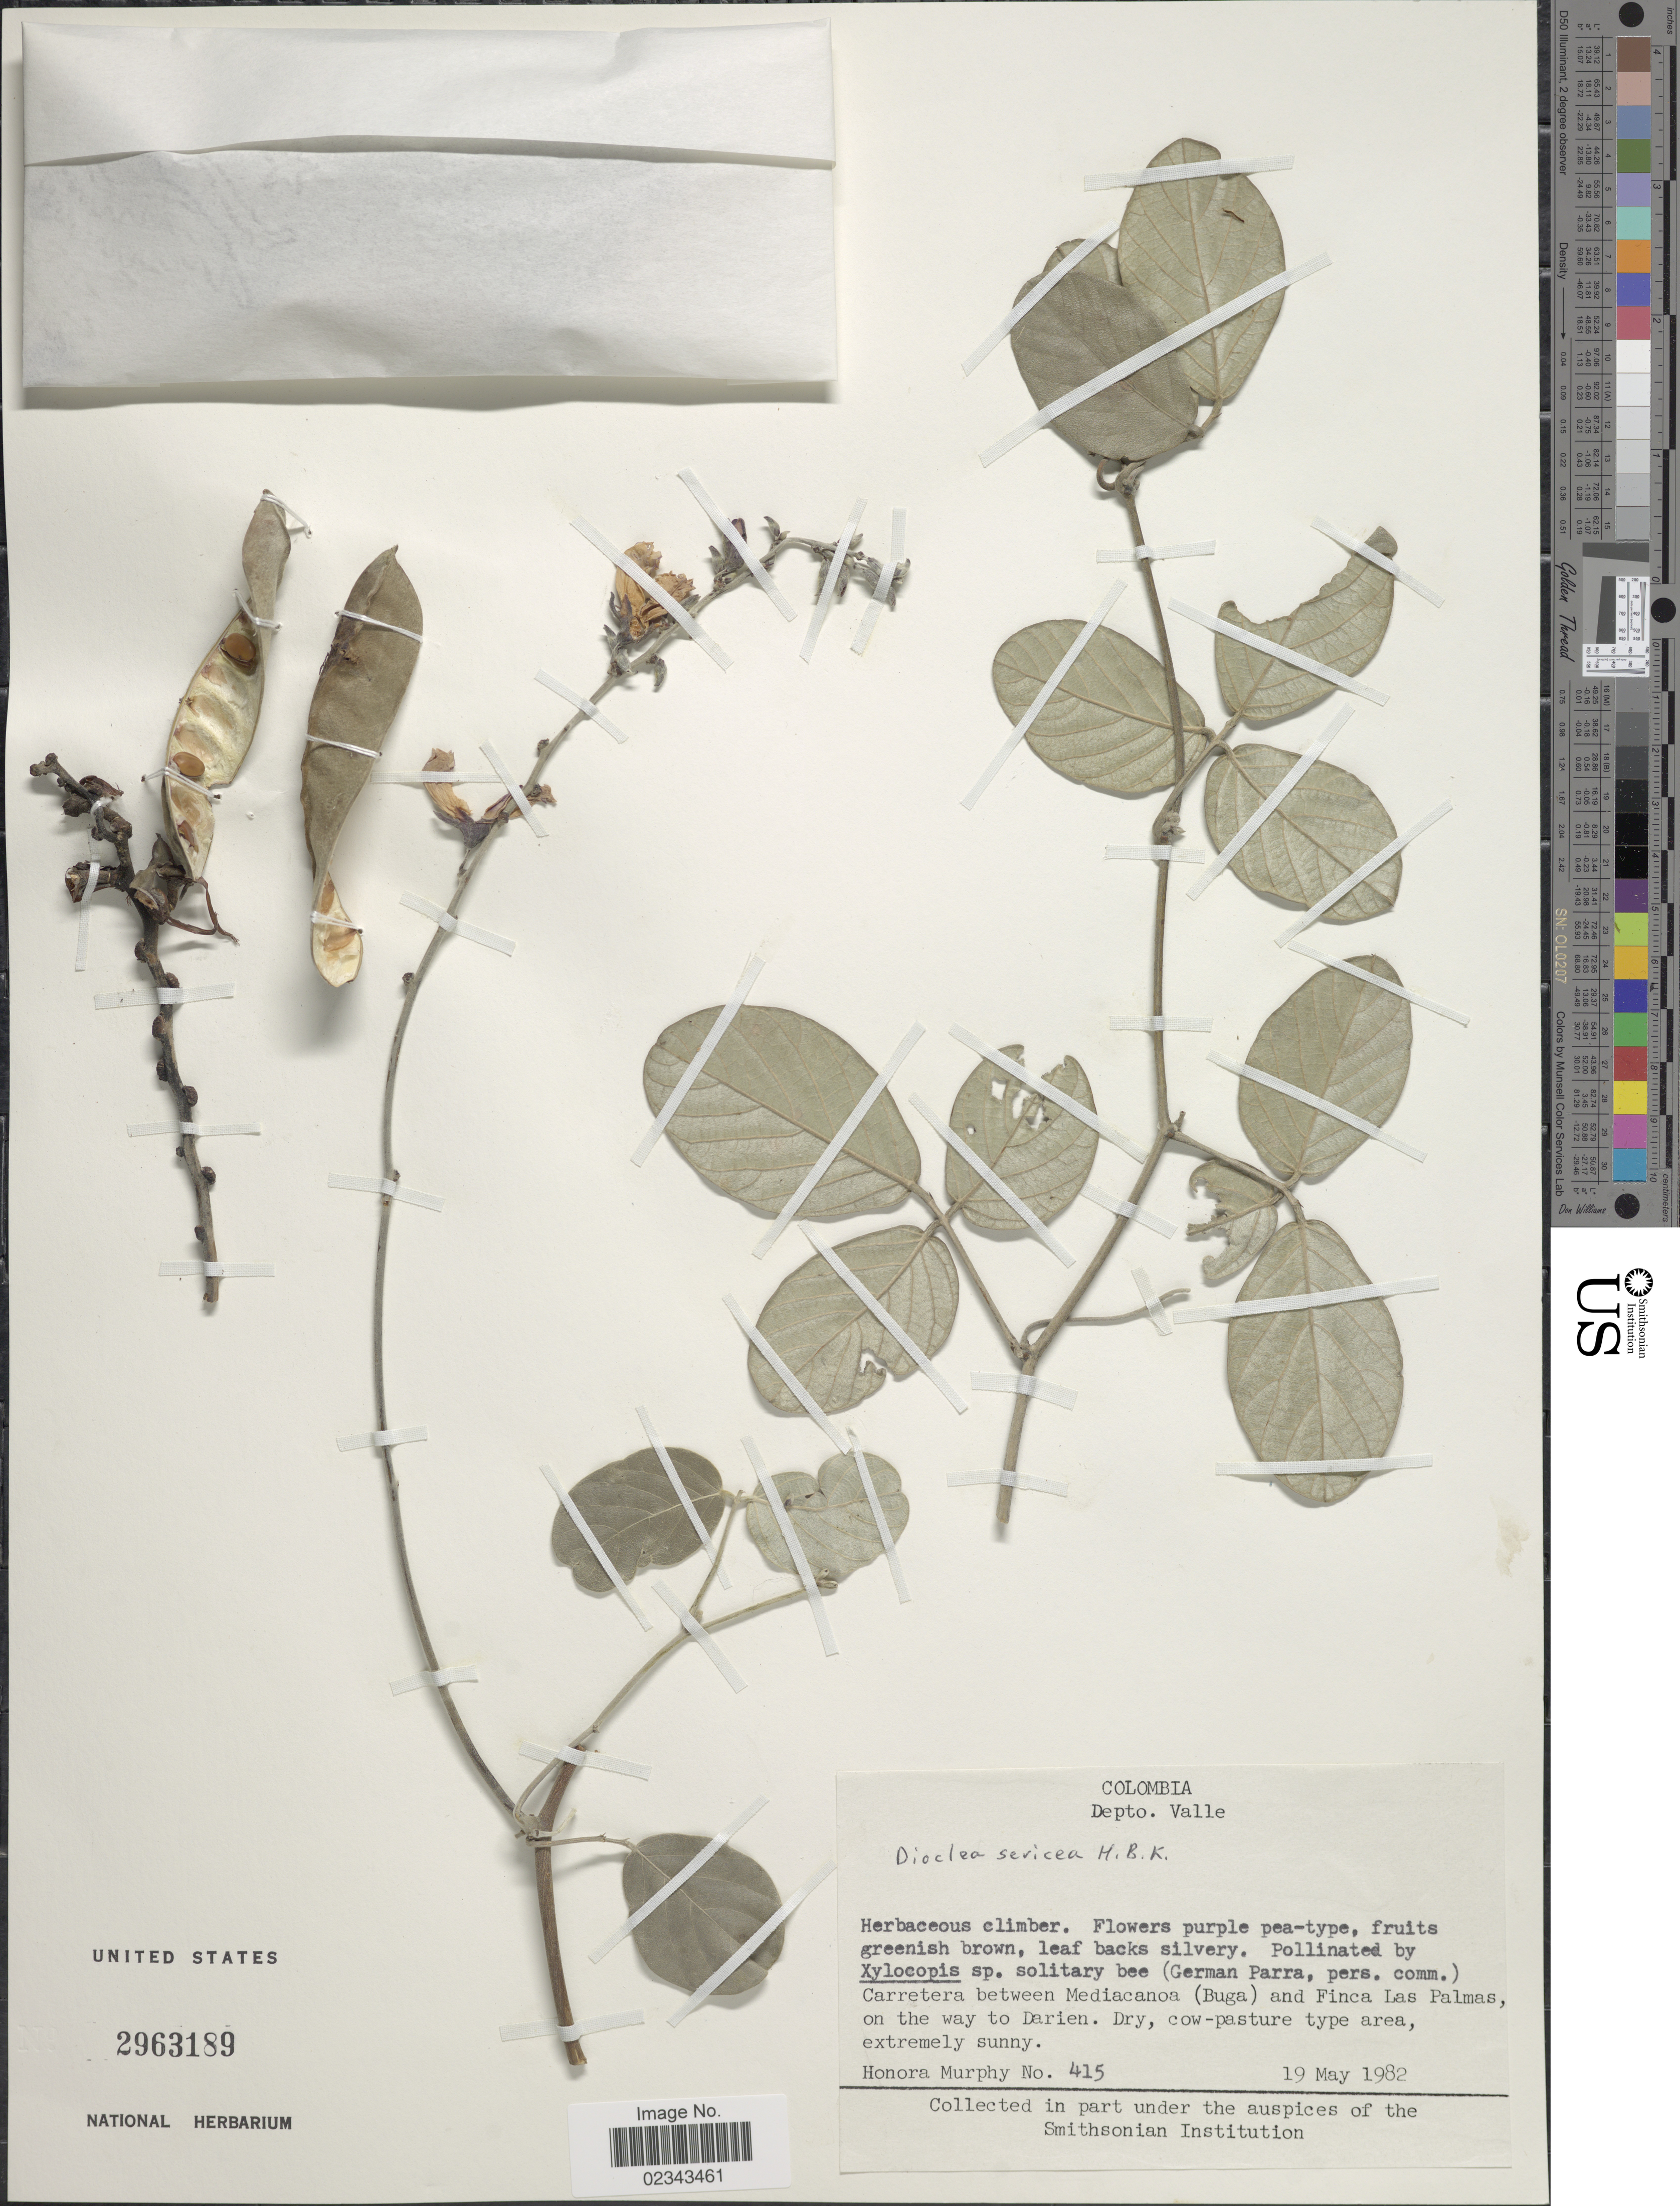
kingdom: Plantae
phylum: Tracheophyta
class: Magnoliopsida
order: Fabales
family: Fabaceae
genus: Dioclea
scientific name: Dioclea sericea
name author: Kunth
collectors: H. Murphy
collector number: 415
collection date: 1982-05-19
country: Colombia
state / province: Valle del Cauca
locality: Valle, Carretera between Mediacanoa (Buga) and Finca Las Palmas, on the way to Darien.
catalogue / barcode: US 2963189